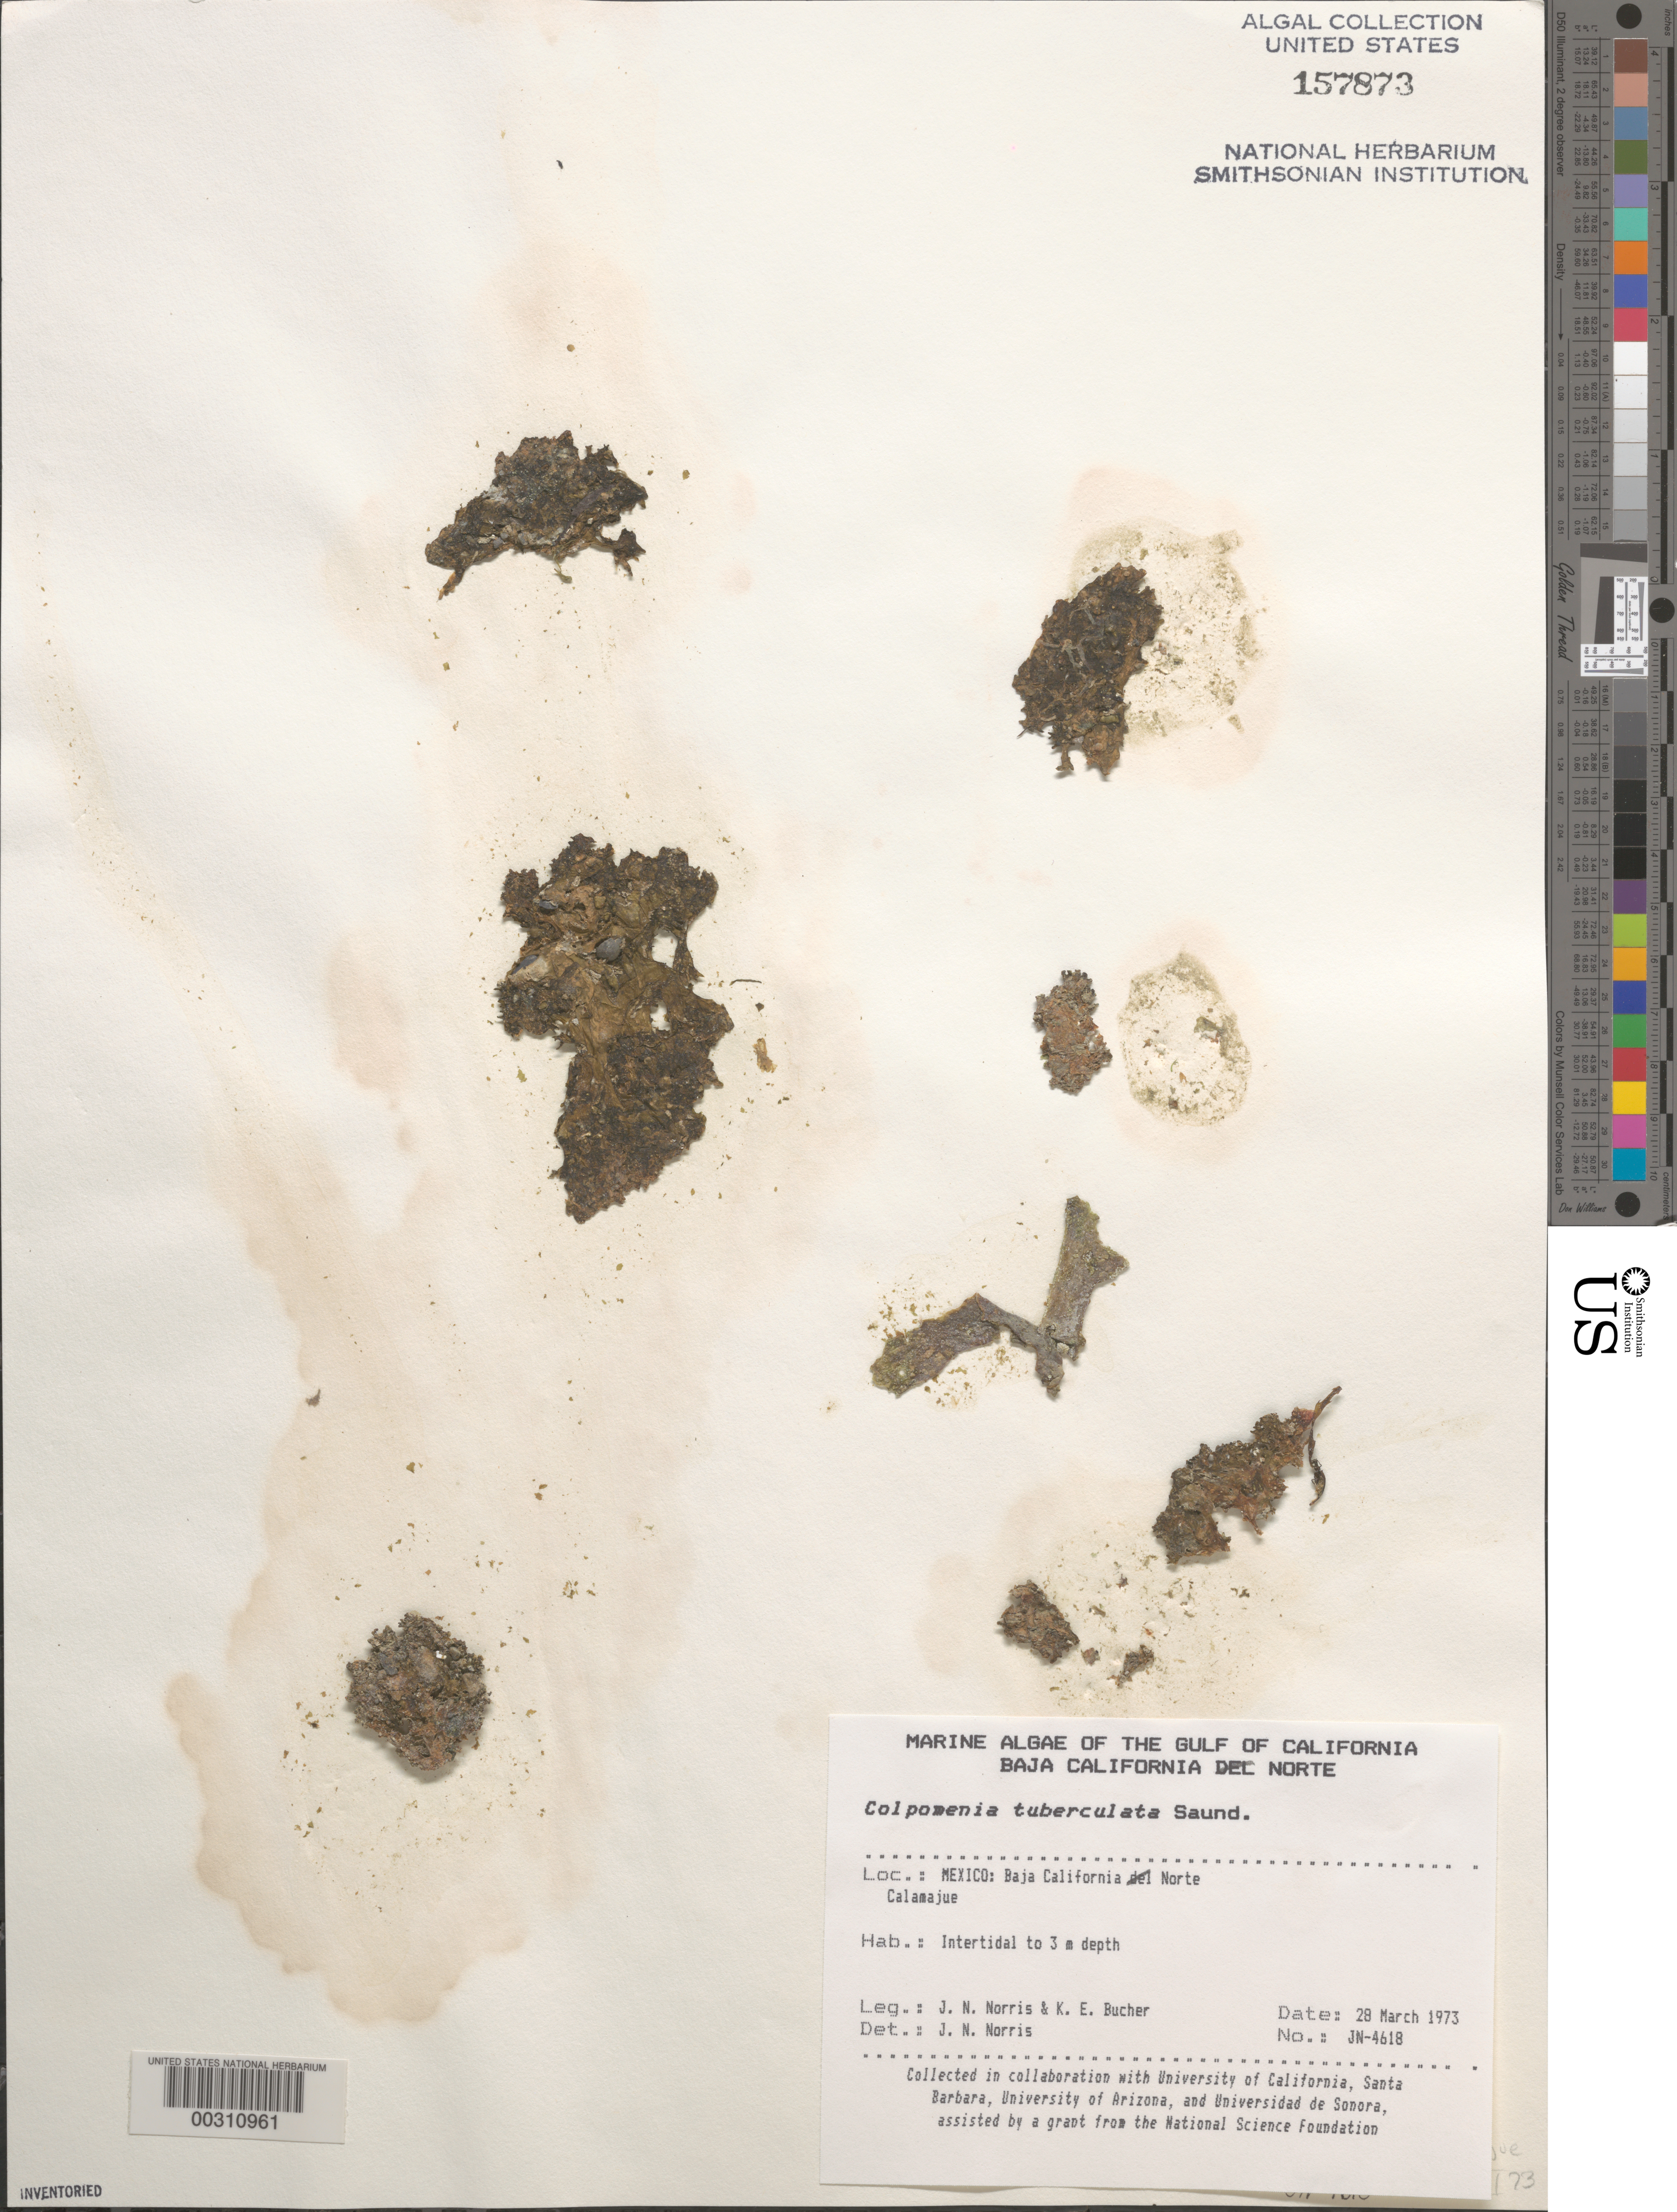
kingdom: Chromista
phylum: Ochrophyta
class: Phaeophyceae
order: Scytosiphonales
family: Scytosiphonaceae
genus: Colpomenia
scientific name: Colpomenia tuberculata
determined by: Norris, James N.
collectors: J. N. Norris & K. E. Bucher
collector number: JN-4618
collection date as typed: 28 Mar 1973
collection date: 1973-03-28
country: Mexico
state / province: Baja California Norte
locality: Calamajue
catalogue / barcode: US 157873